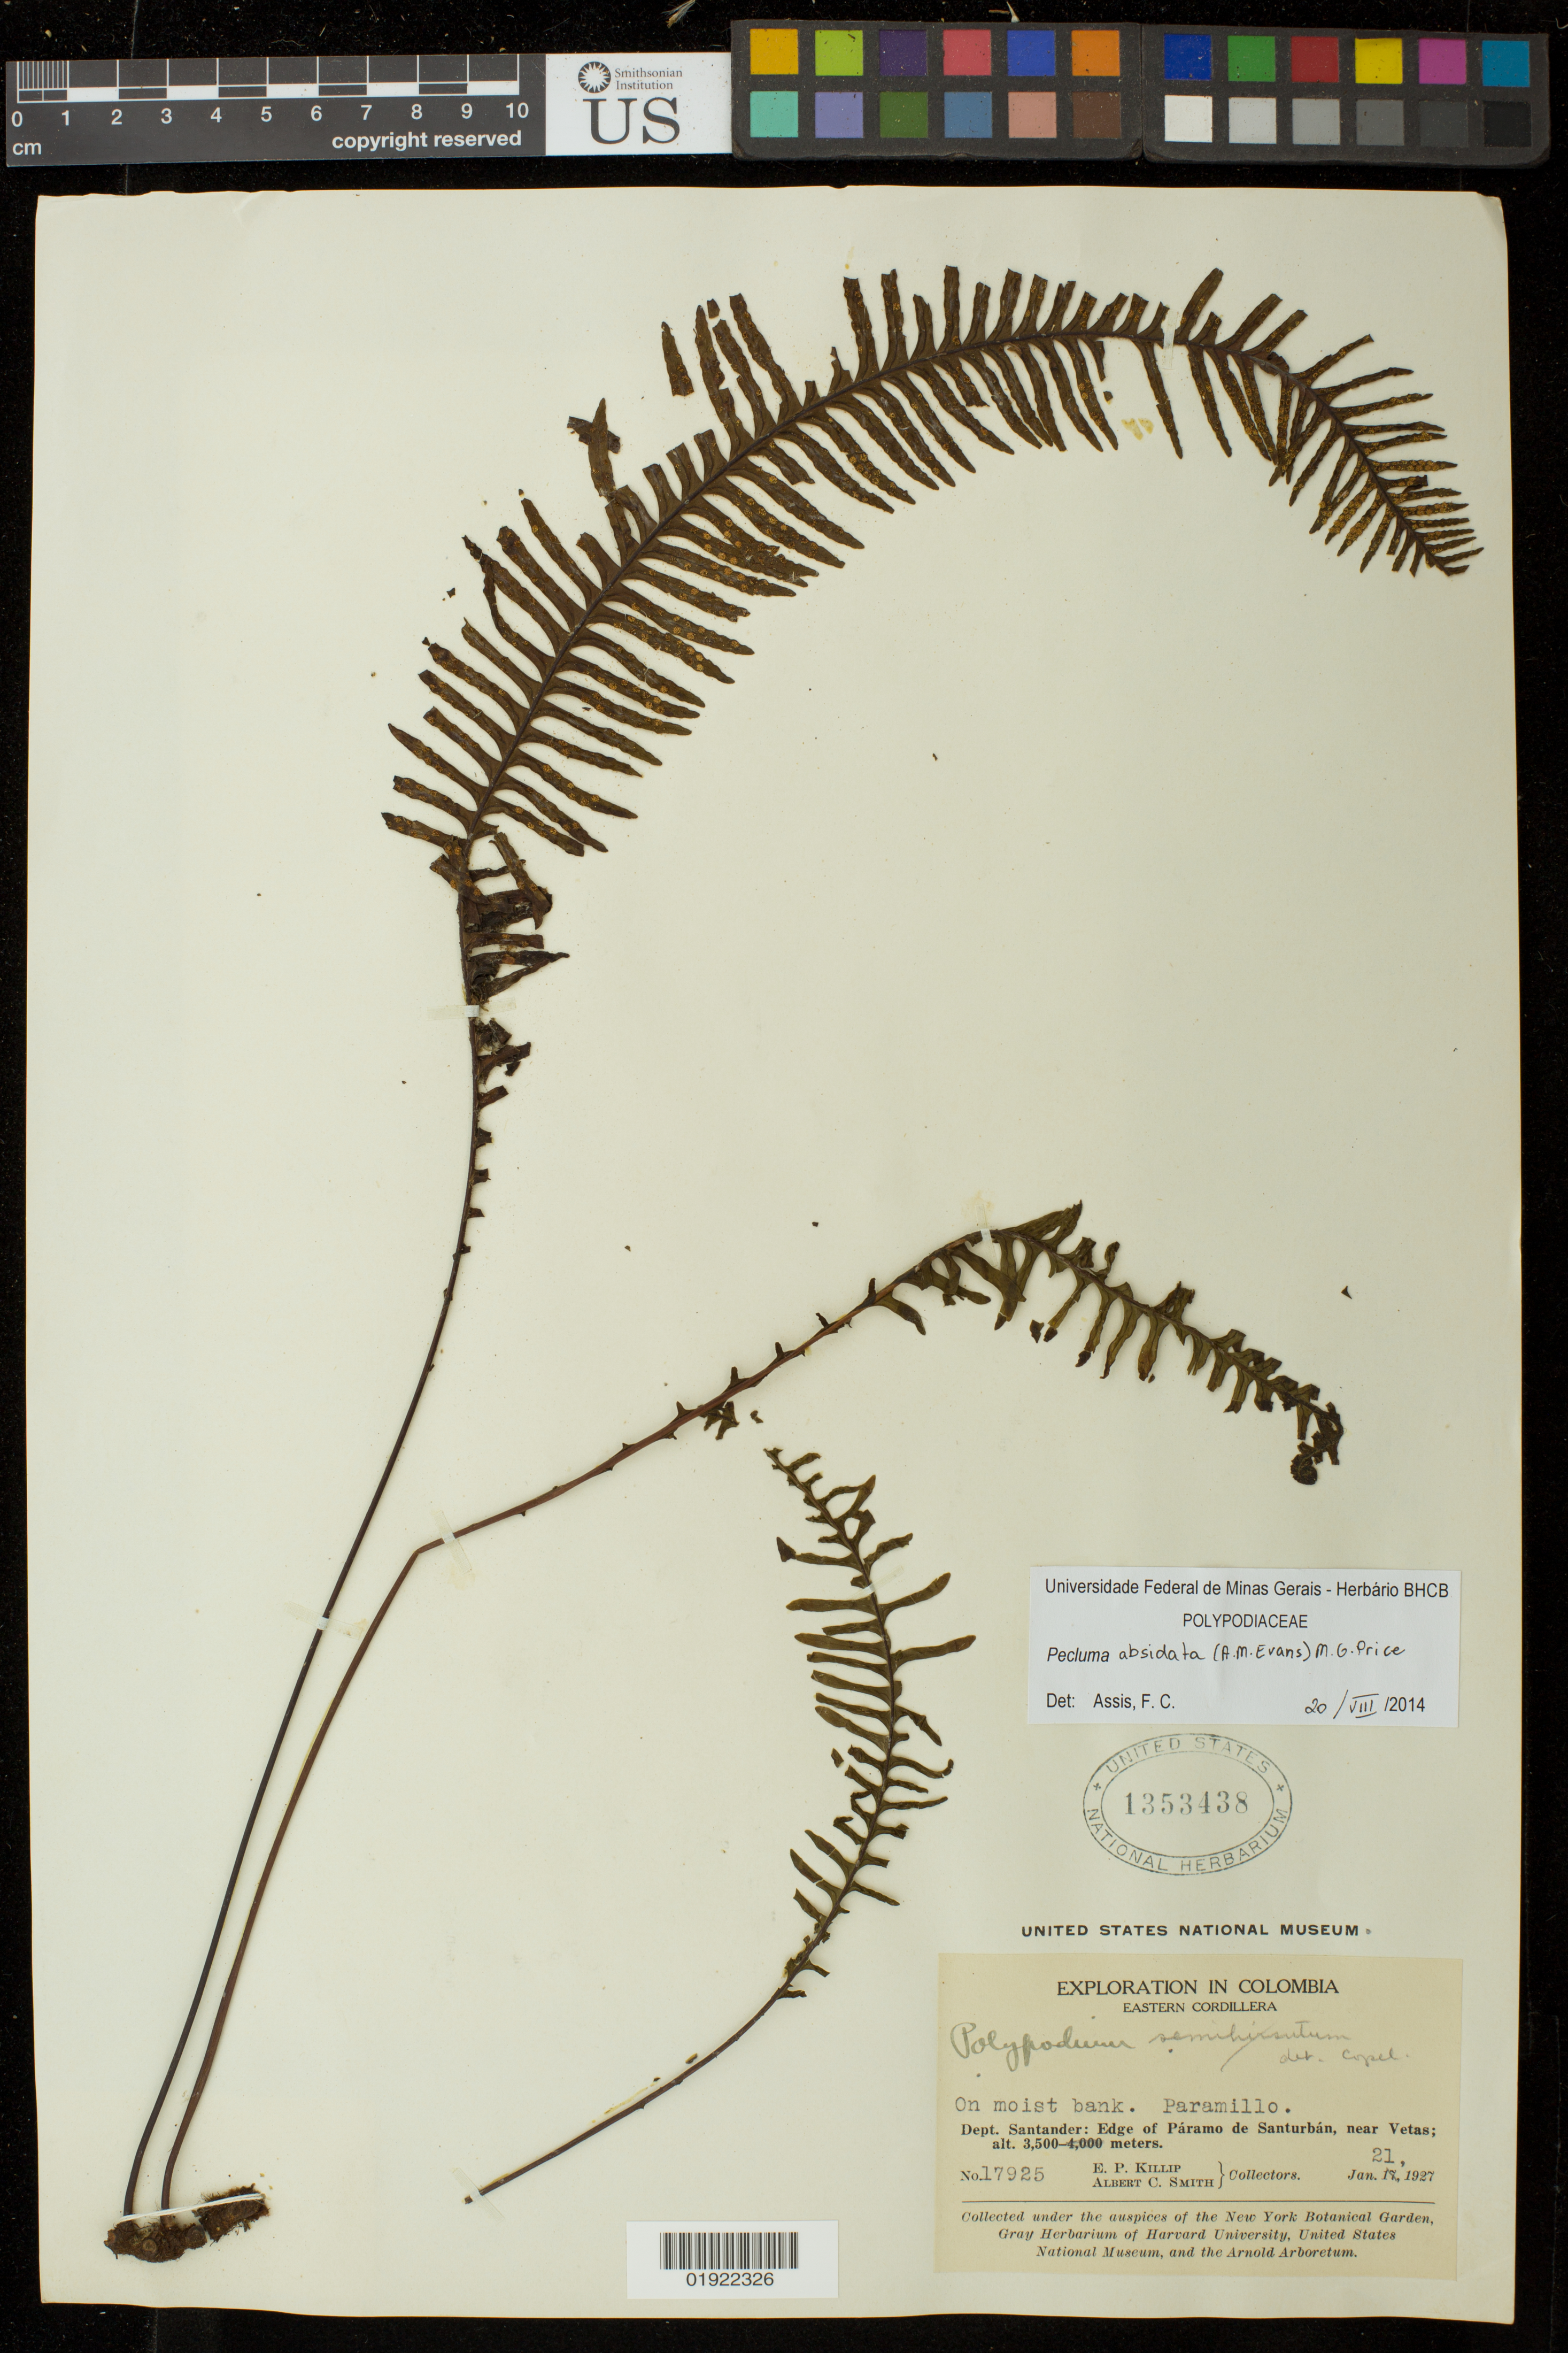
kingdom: Plantae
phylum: Tracheophyta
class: Polypodiopsida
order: Polypodiales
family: Polypodiaceae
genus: Pecluma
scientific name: Pecluma absidata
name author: (A.M. Evans) M.G. Price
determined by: Assis, F. C.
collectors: E. P. Killip & A. C. Smith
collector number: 17925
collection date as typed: Jan. 21 1927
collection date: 1927-01-21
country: Colombia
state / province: Santander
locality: Edge of Paramo de Santurban, near Vetas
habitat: on moist bank. paramillo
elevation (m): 3500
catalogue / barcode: US 1353438